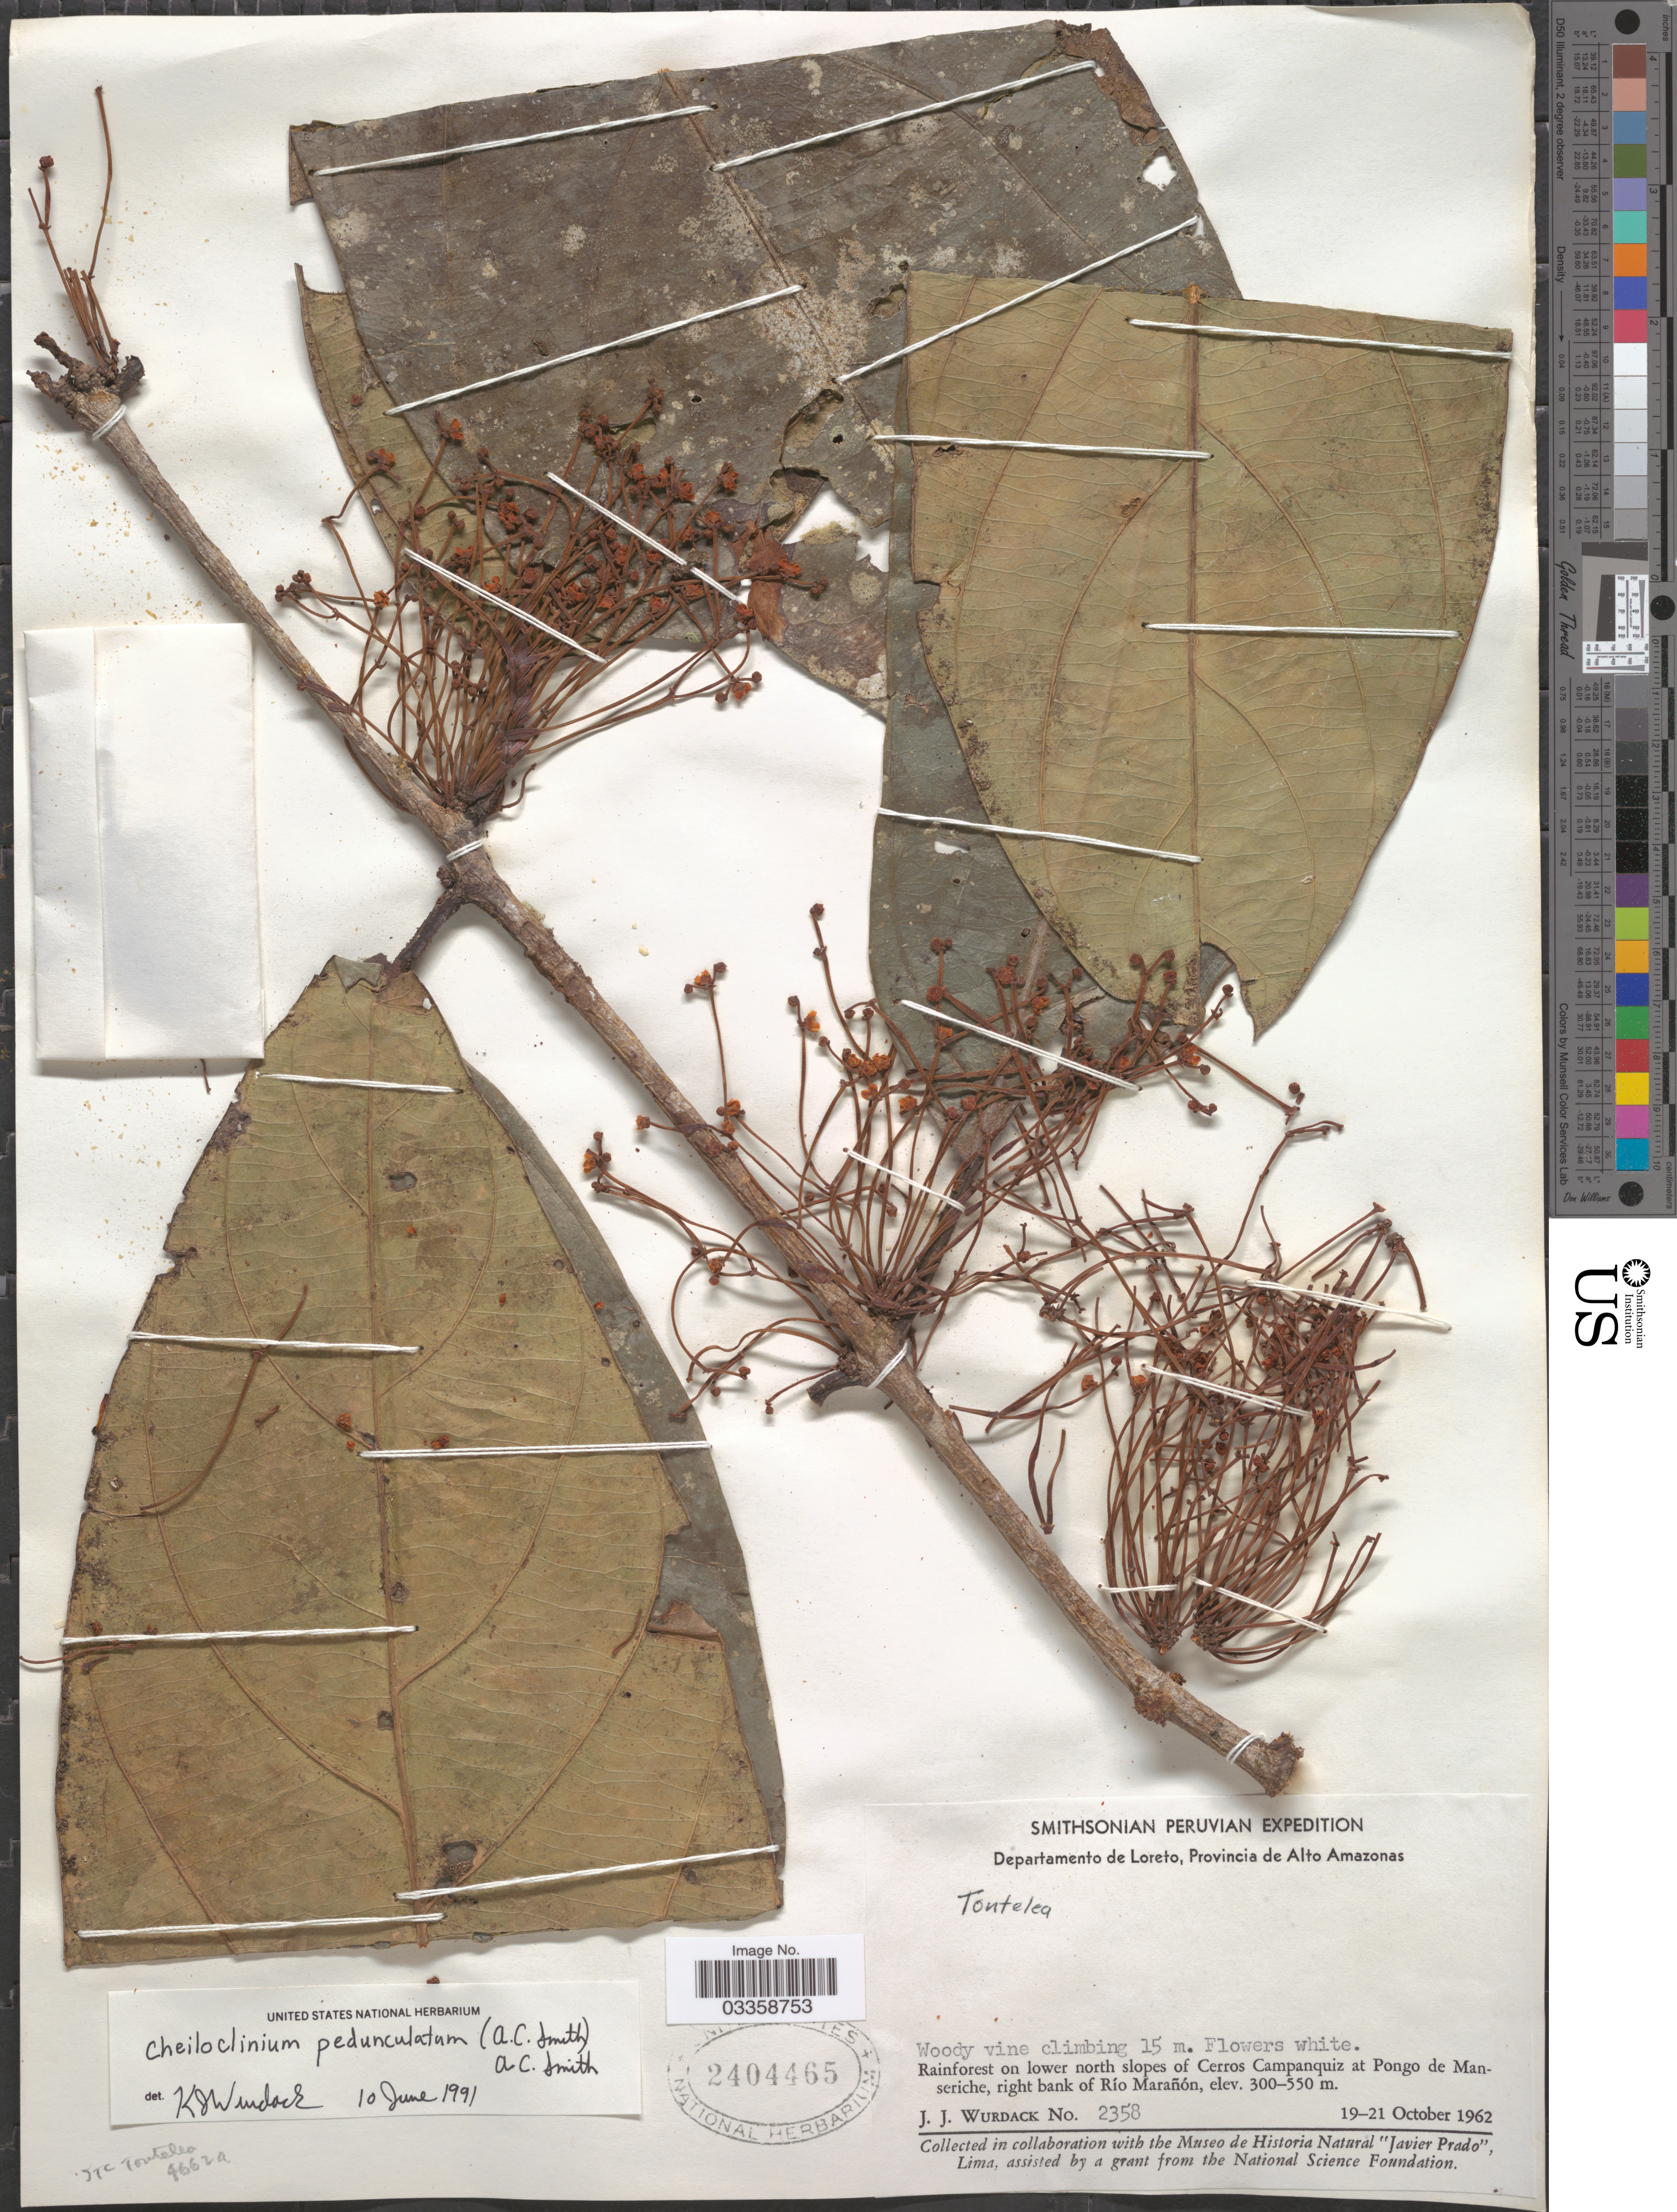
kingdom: Plantae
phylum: Tracheophyta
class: Magnoliopsida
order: Celastrales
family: Celastraceae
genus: Cheiloclinium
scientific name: Cheiloclinium pedunculatum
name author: (A.C. Sm.) A.C. Sm.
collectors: J. J. Wurdack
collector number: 2358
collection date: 1962-10-19/1962-10-21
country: Peru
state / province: Loreto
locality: Departamento de Loreto, Provincia de Alto Amazonas, Rainforest on lower north slopes of Cerros Campanquiz at Pongo de Manseriche, right bank of Río Marañón.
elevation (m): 300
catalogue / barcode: US 2404465